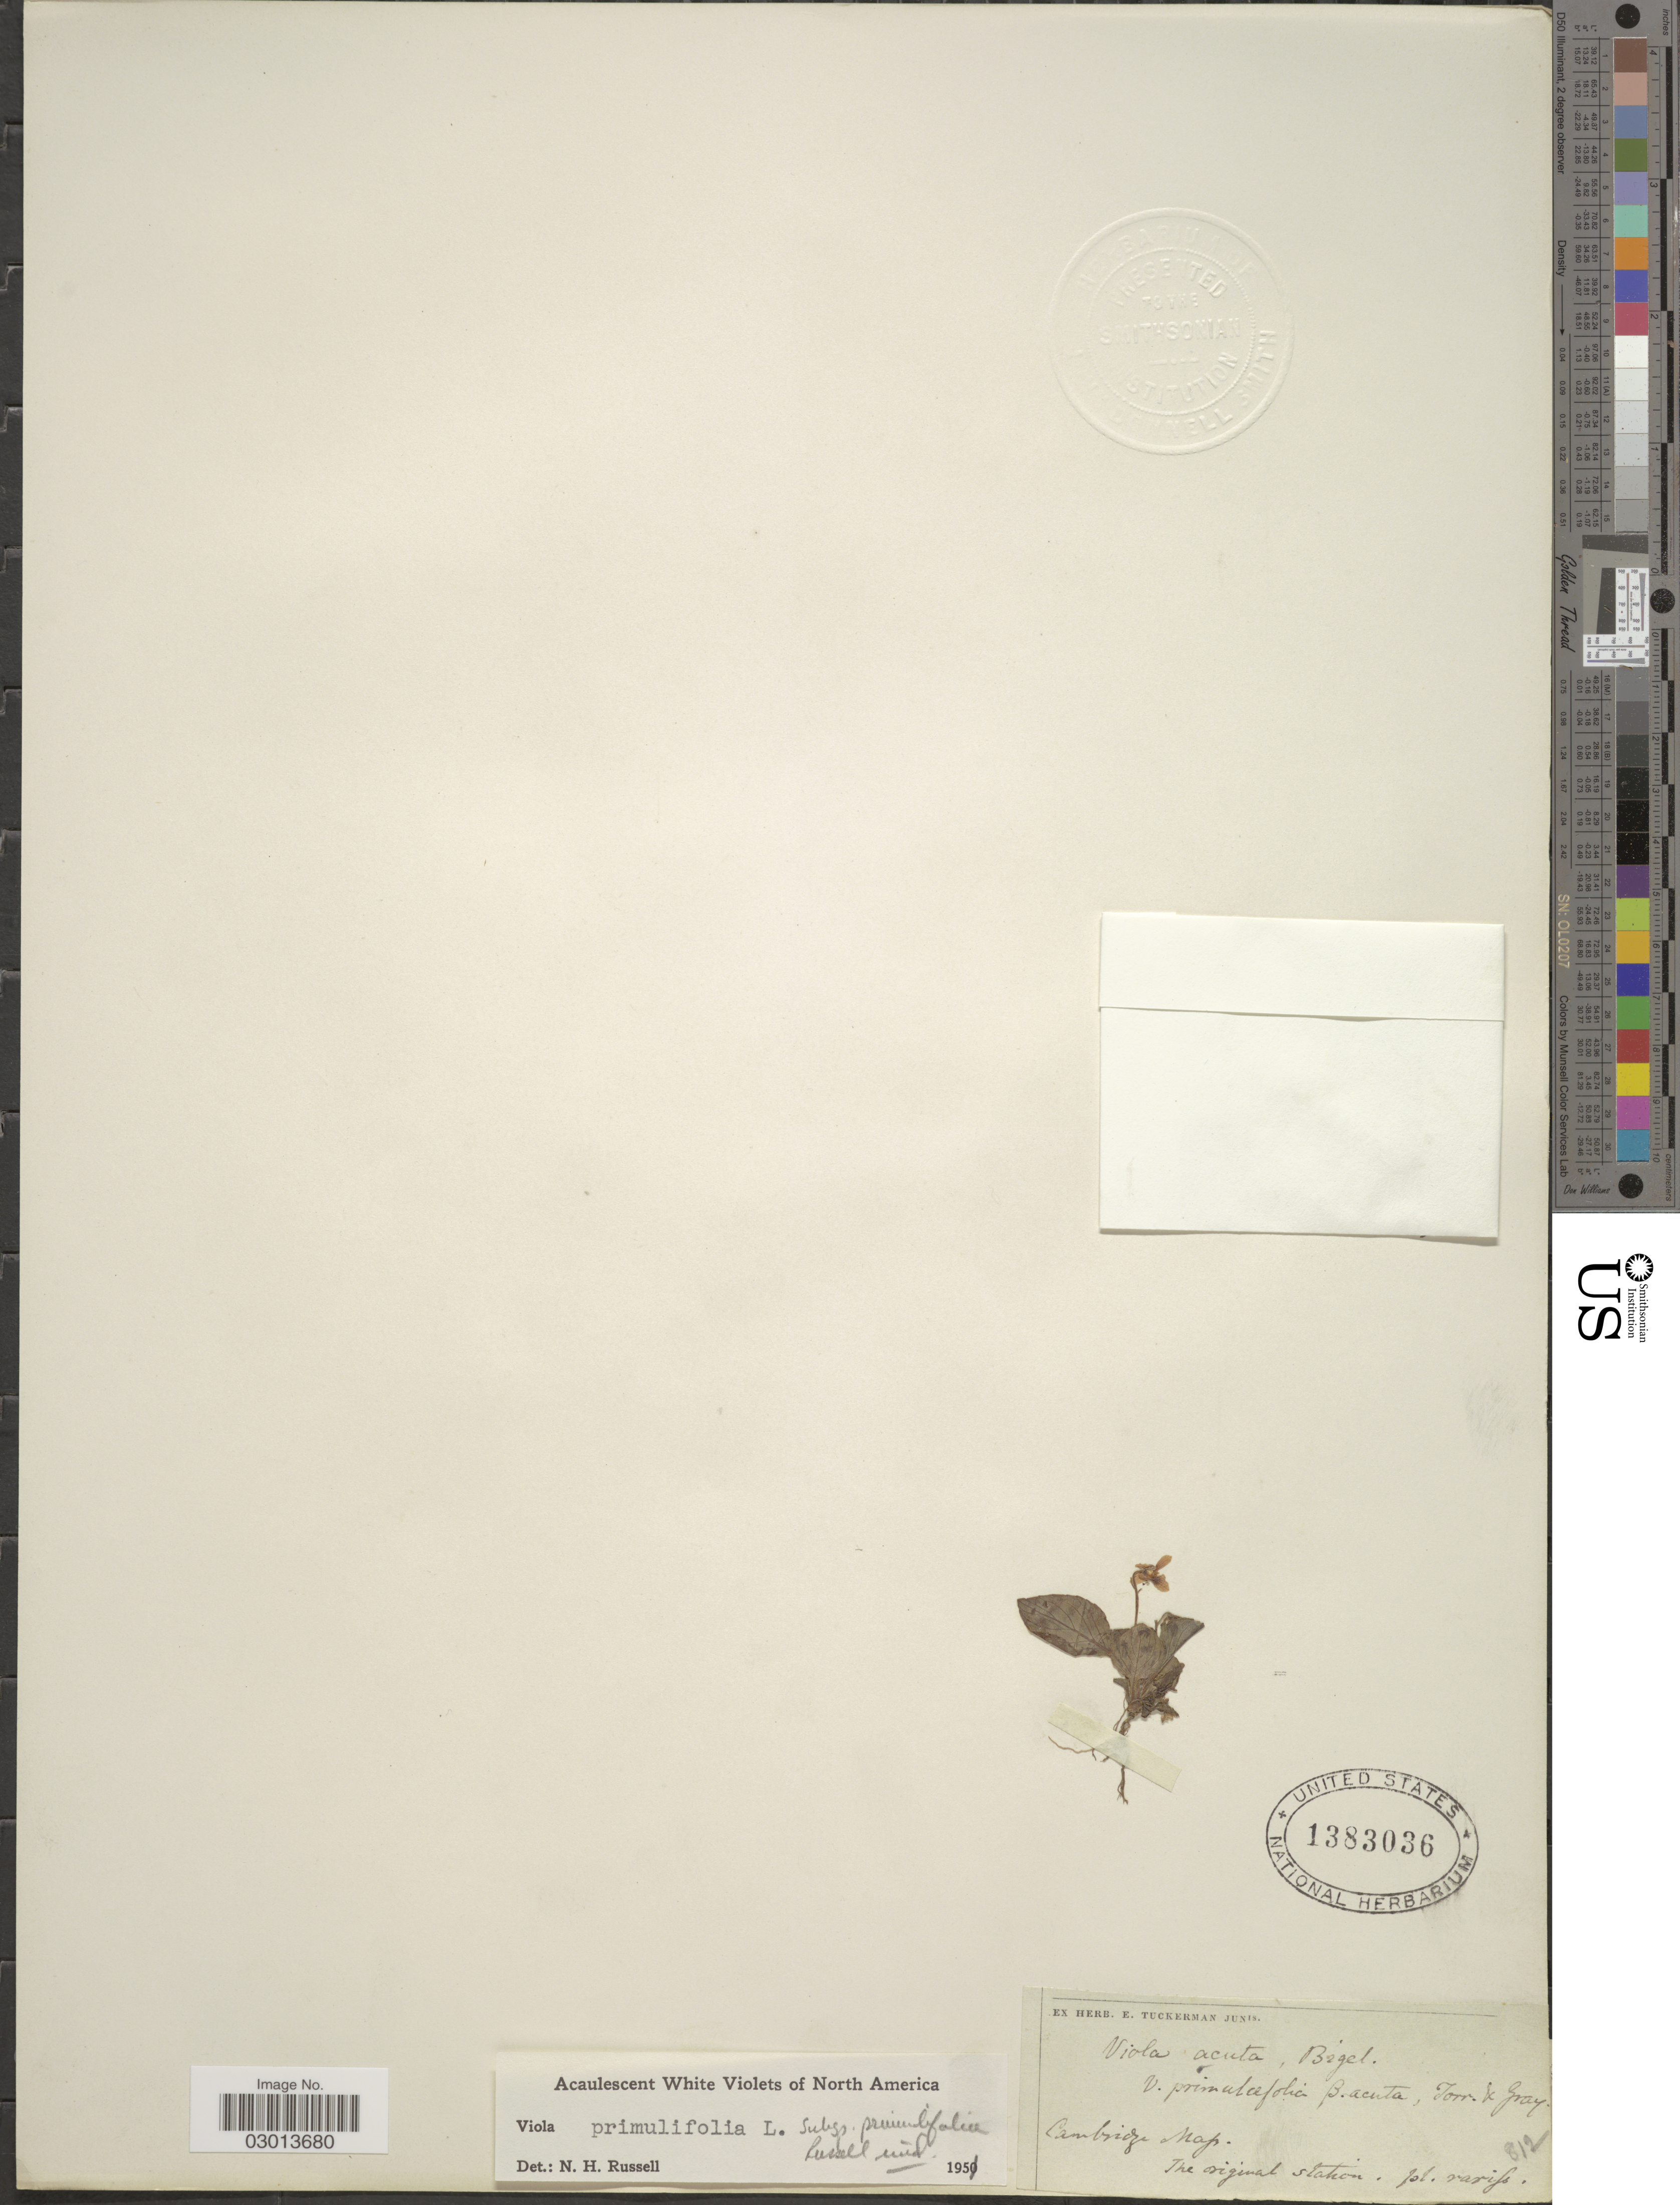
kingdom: Plantae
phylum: Tracheophyta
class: Magnoliopsida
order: Malpighiales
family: Violaceae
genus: Viola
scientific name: Viola primulifolia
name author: L.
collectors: ex herb. E. Tuckerman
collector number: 812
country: United States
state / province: Massachusetts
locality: Cambridge Mass.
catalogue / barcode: US 1383036